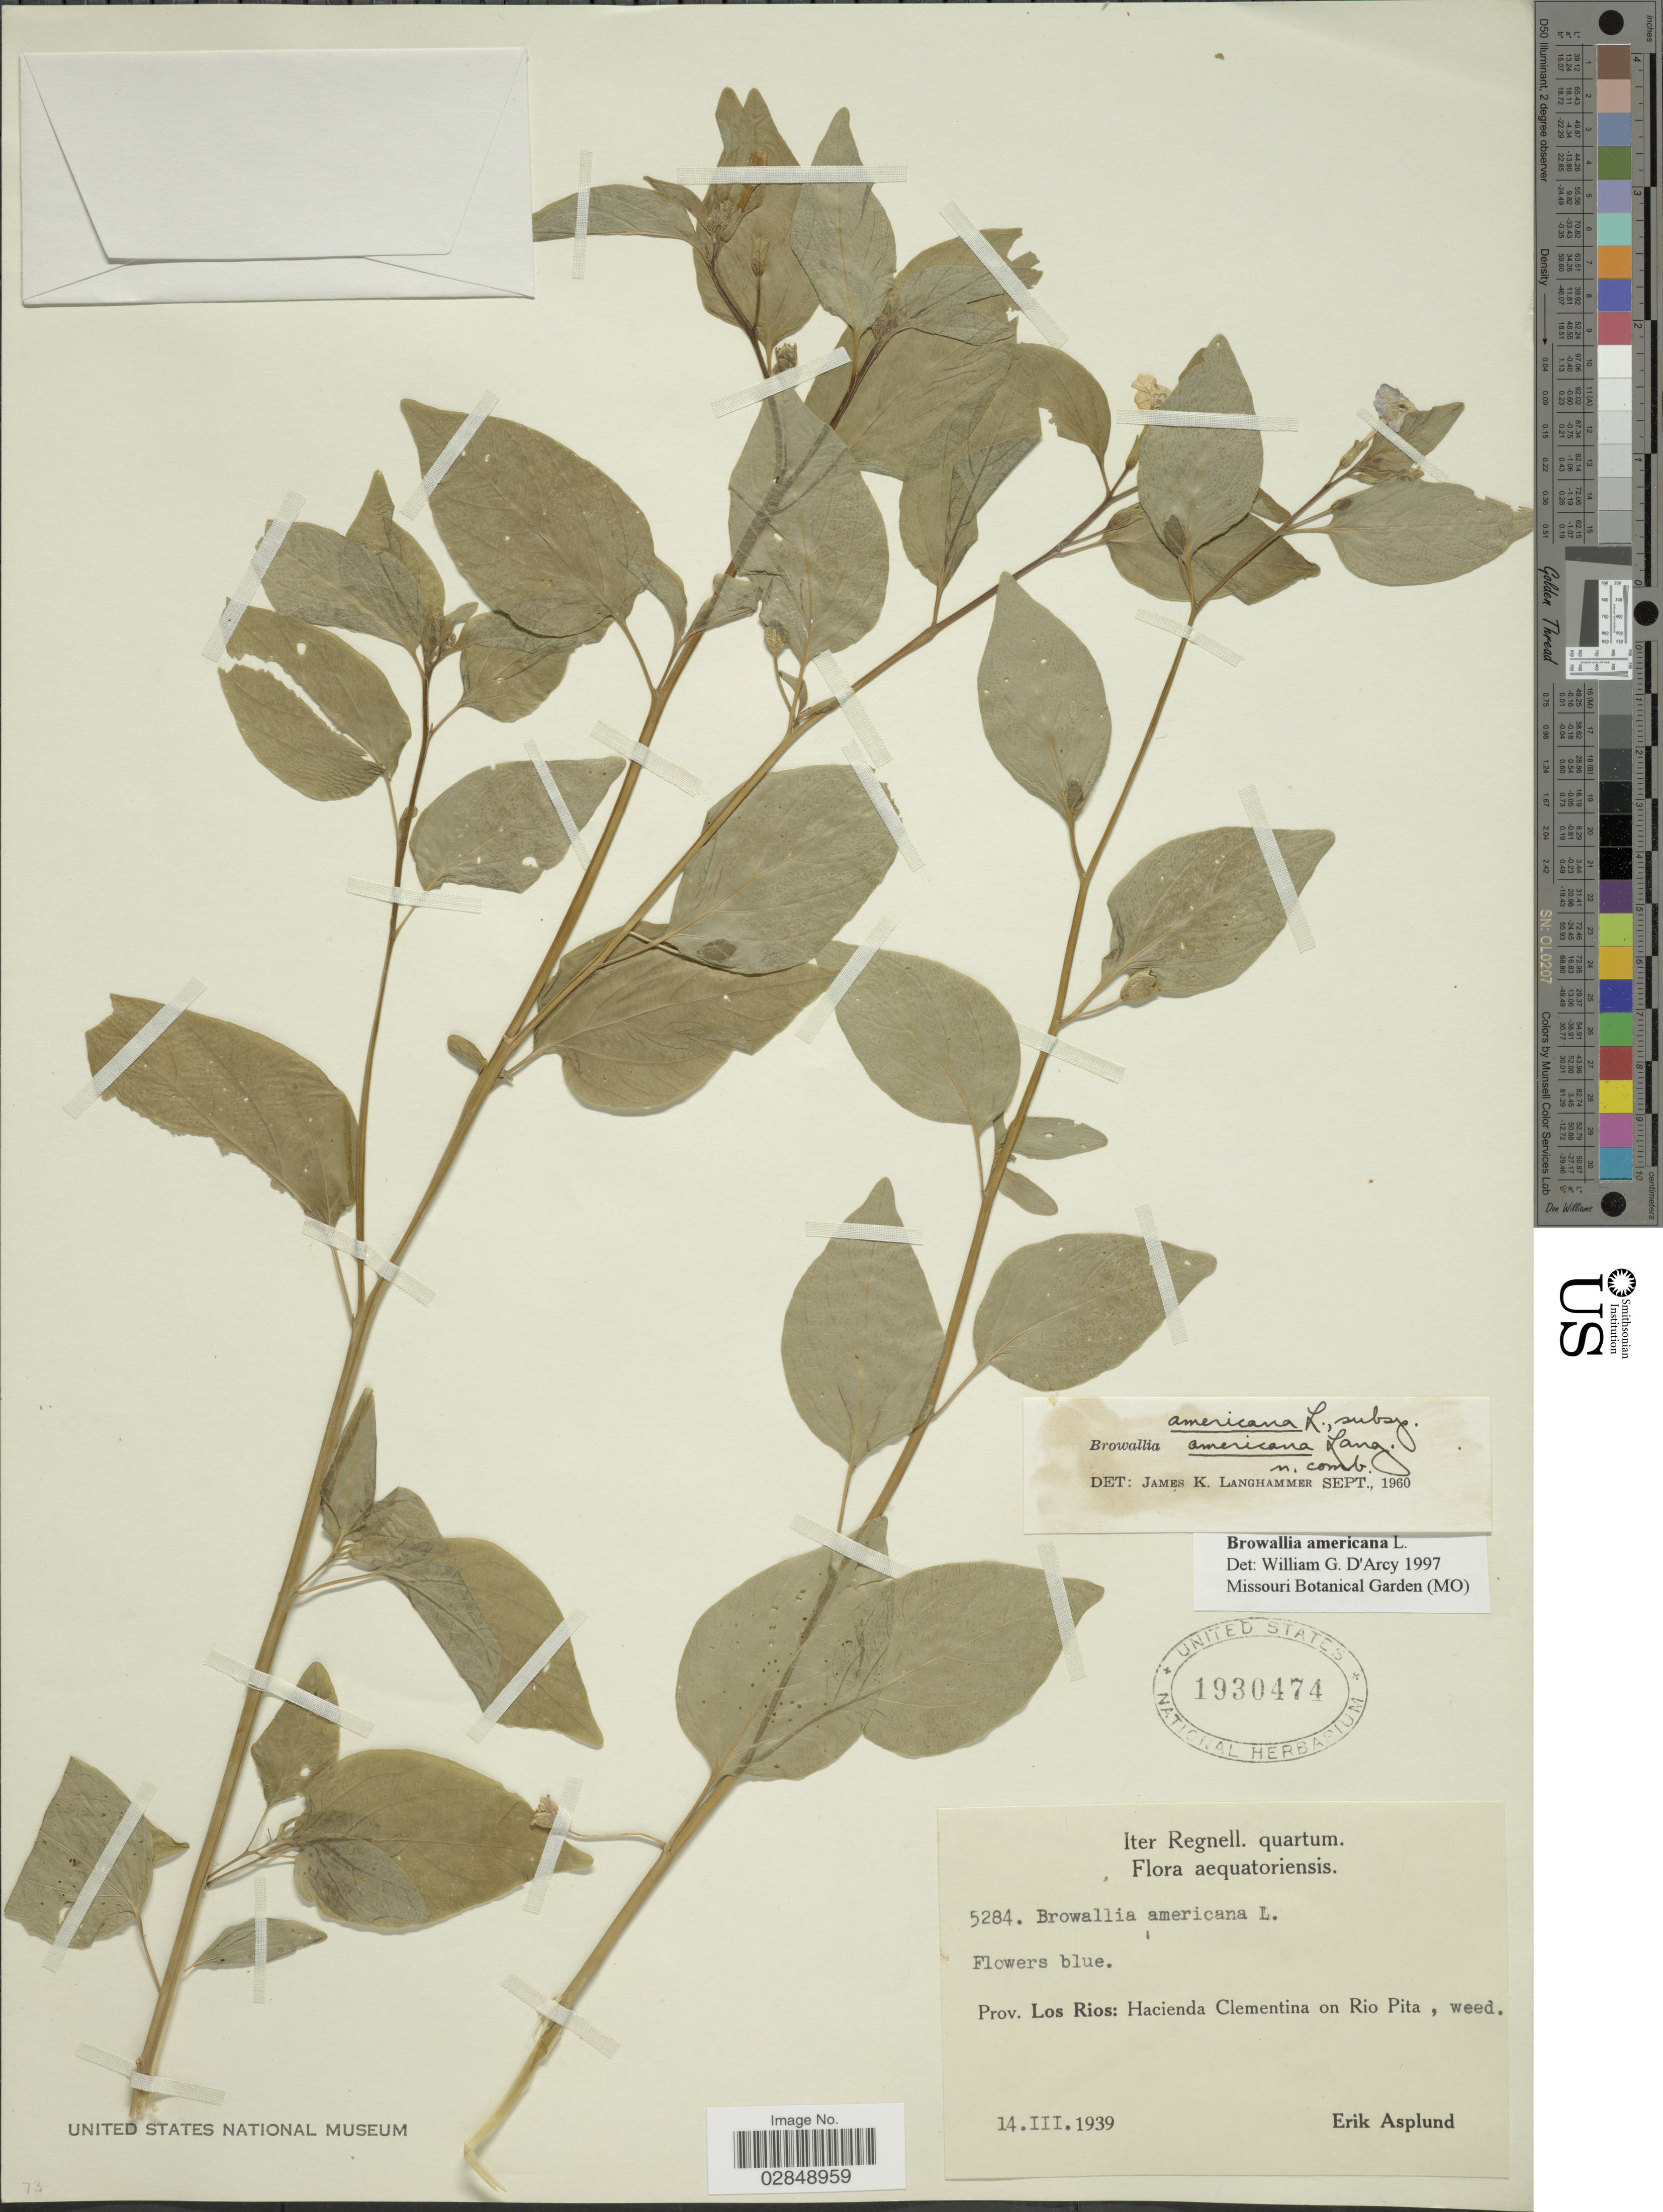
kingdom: Plantae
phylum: Tracheophyta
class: Magnoliopsida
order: Solanales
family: Solanaceae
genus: Browallia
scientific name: Browallia americana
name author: L.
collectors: E. Asplund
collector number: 5284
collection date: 1939-03-14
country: Ecuador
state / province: Los Ríos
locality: Prov. Los Rios: Hacienda Clementia on Rio Pita.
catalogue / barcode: US 1930474